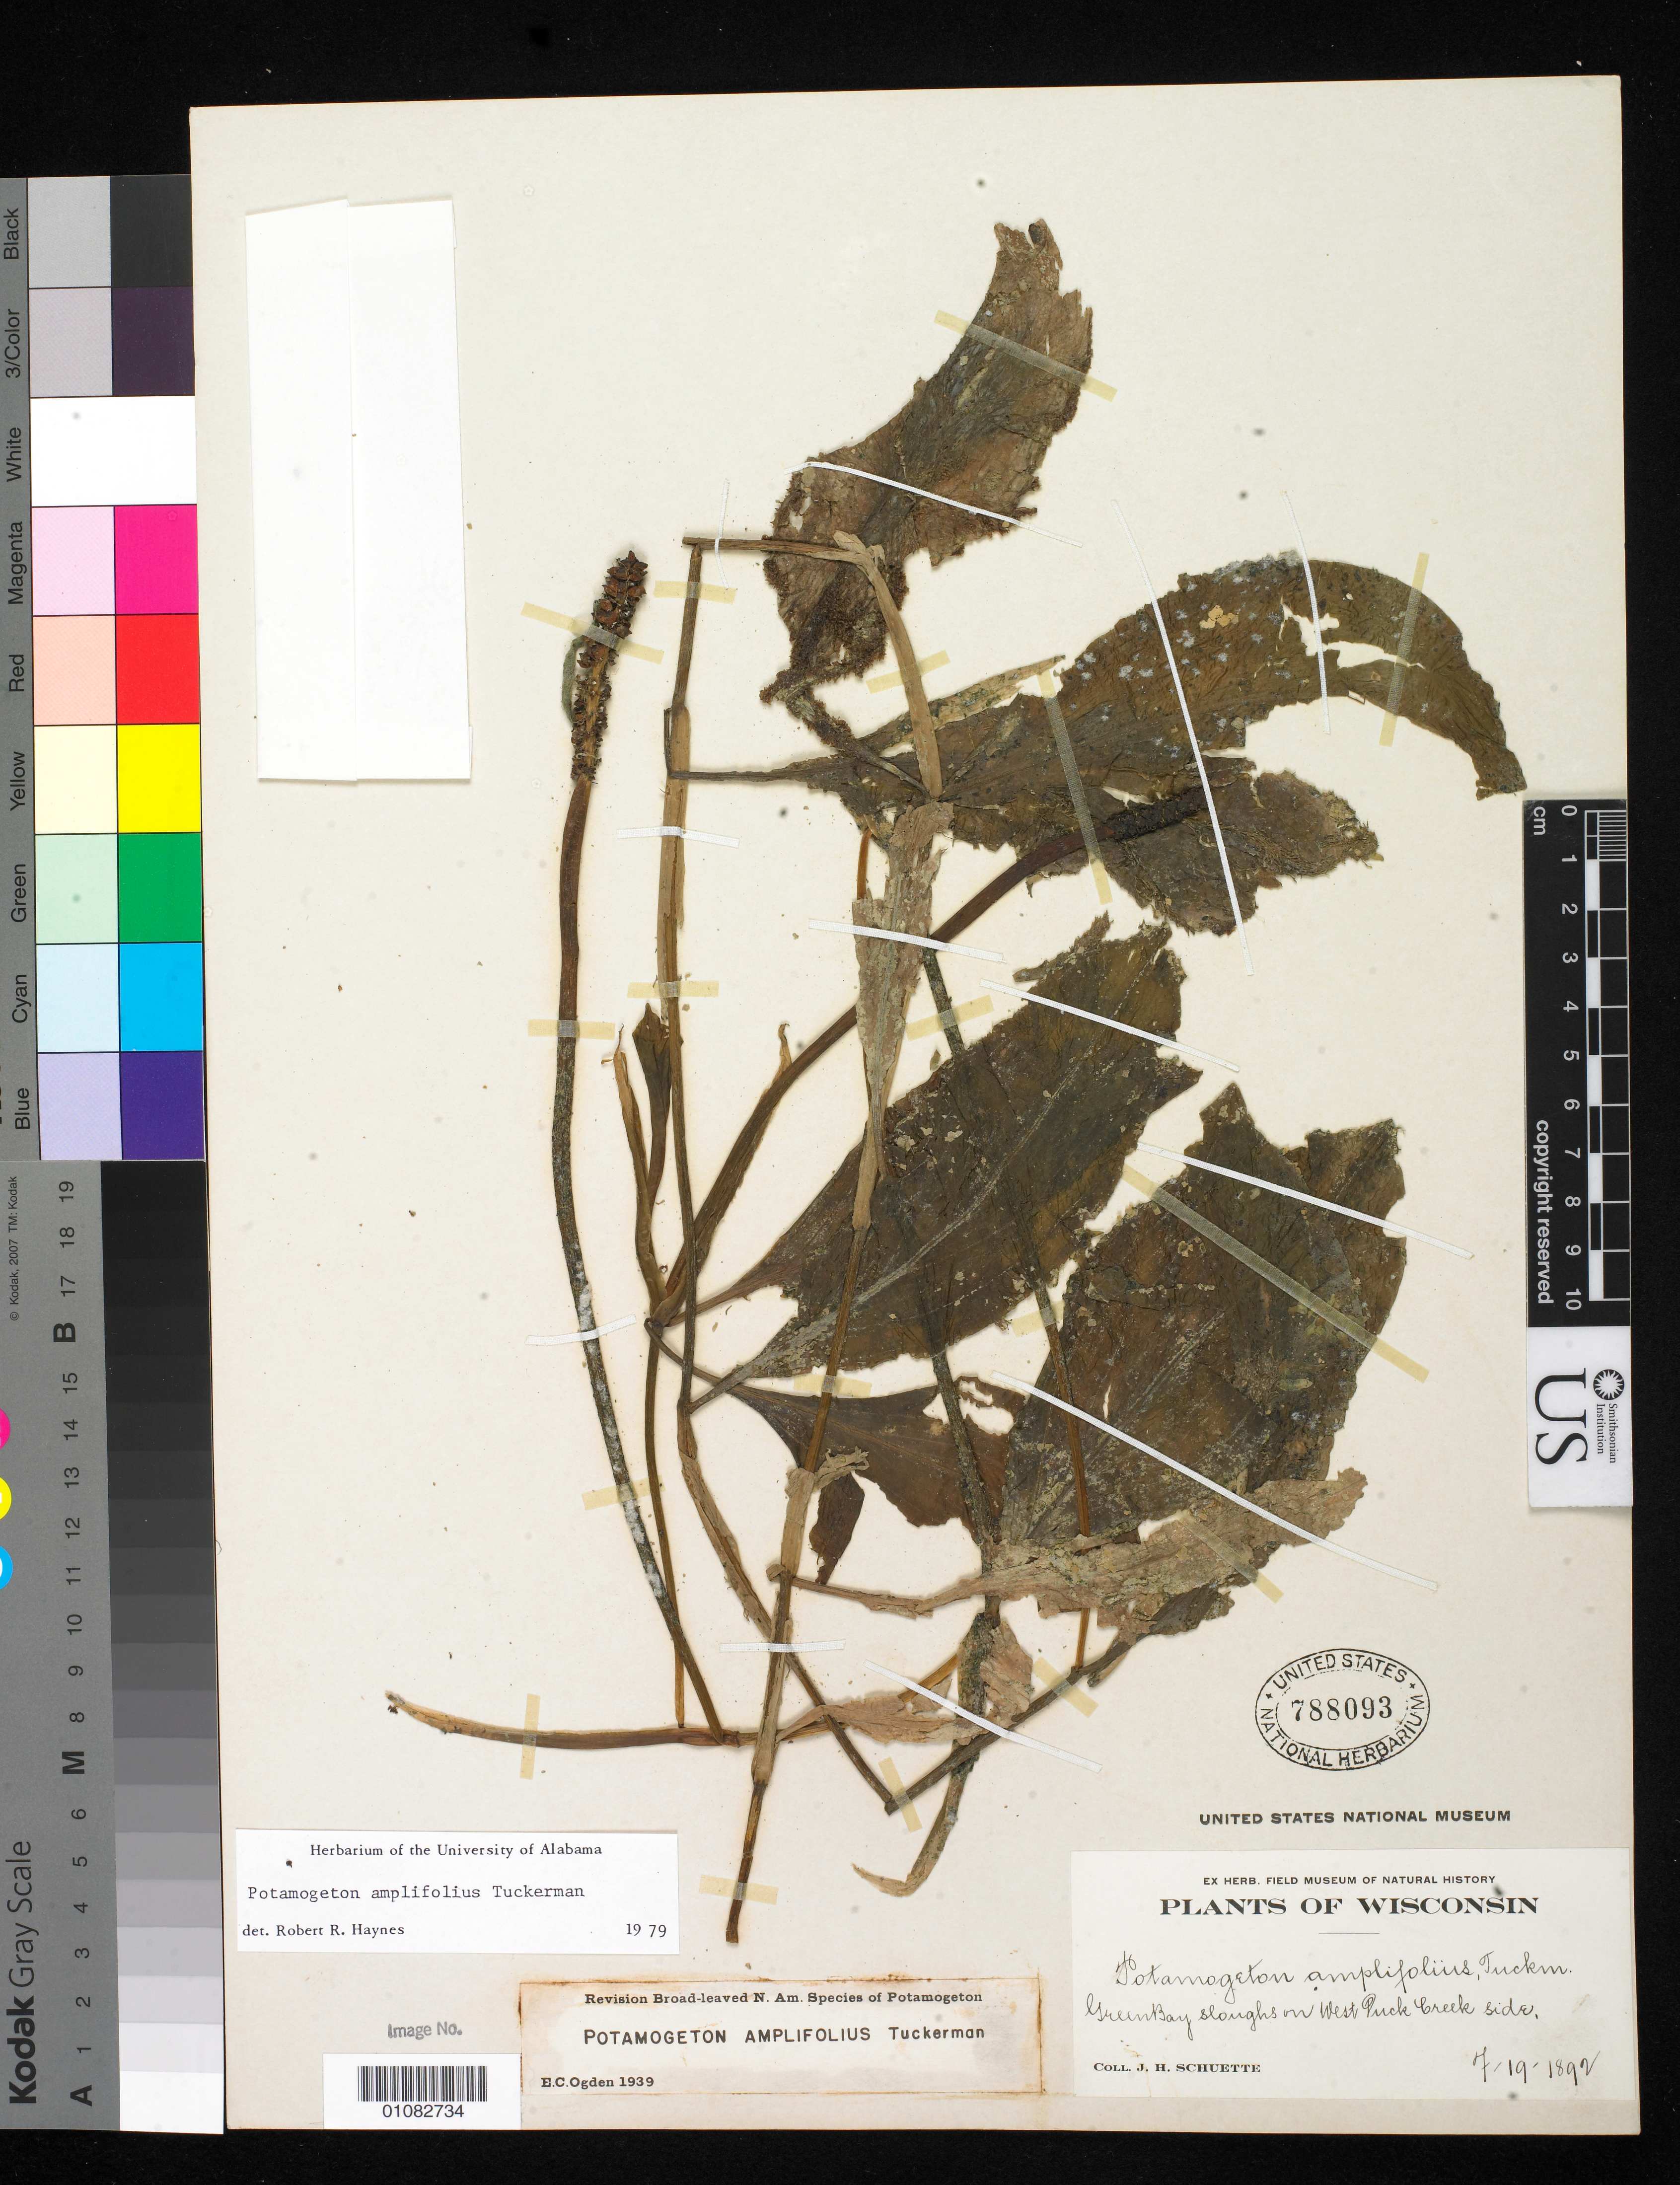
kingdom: Plantae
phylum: Tracheophyta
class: Liliopsida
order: Alismatales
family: Potamogetonaceae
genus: Potamogeton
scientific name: Potamogeton amplifolius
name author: Tuckerm.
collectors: J. Schuette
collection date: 1892-07-19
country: United States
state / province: Wisconsin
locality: Green Bay sloughs on West Puck Creek side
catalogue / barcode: US 788093